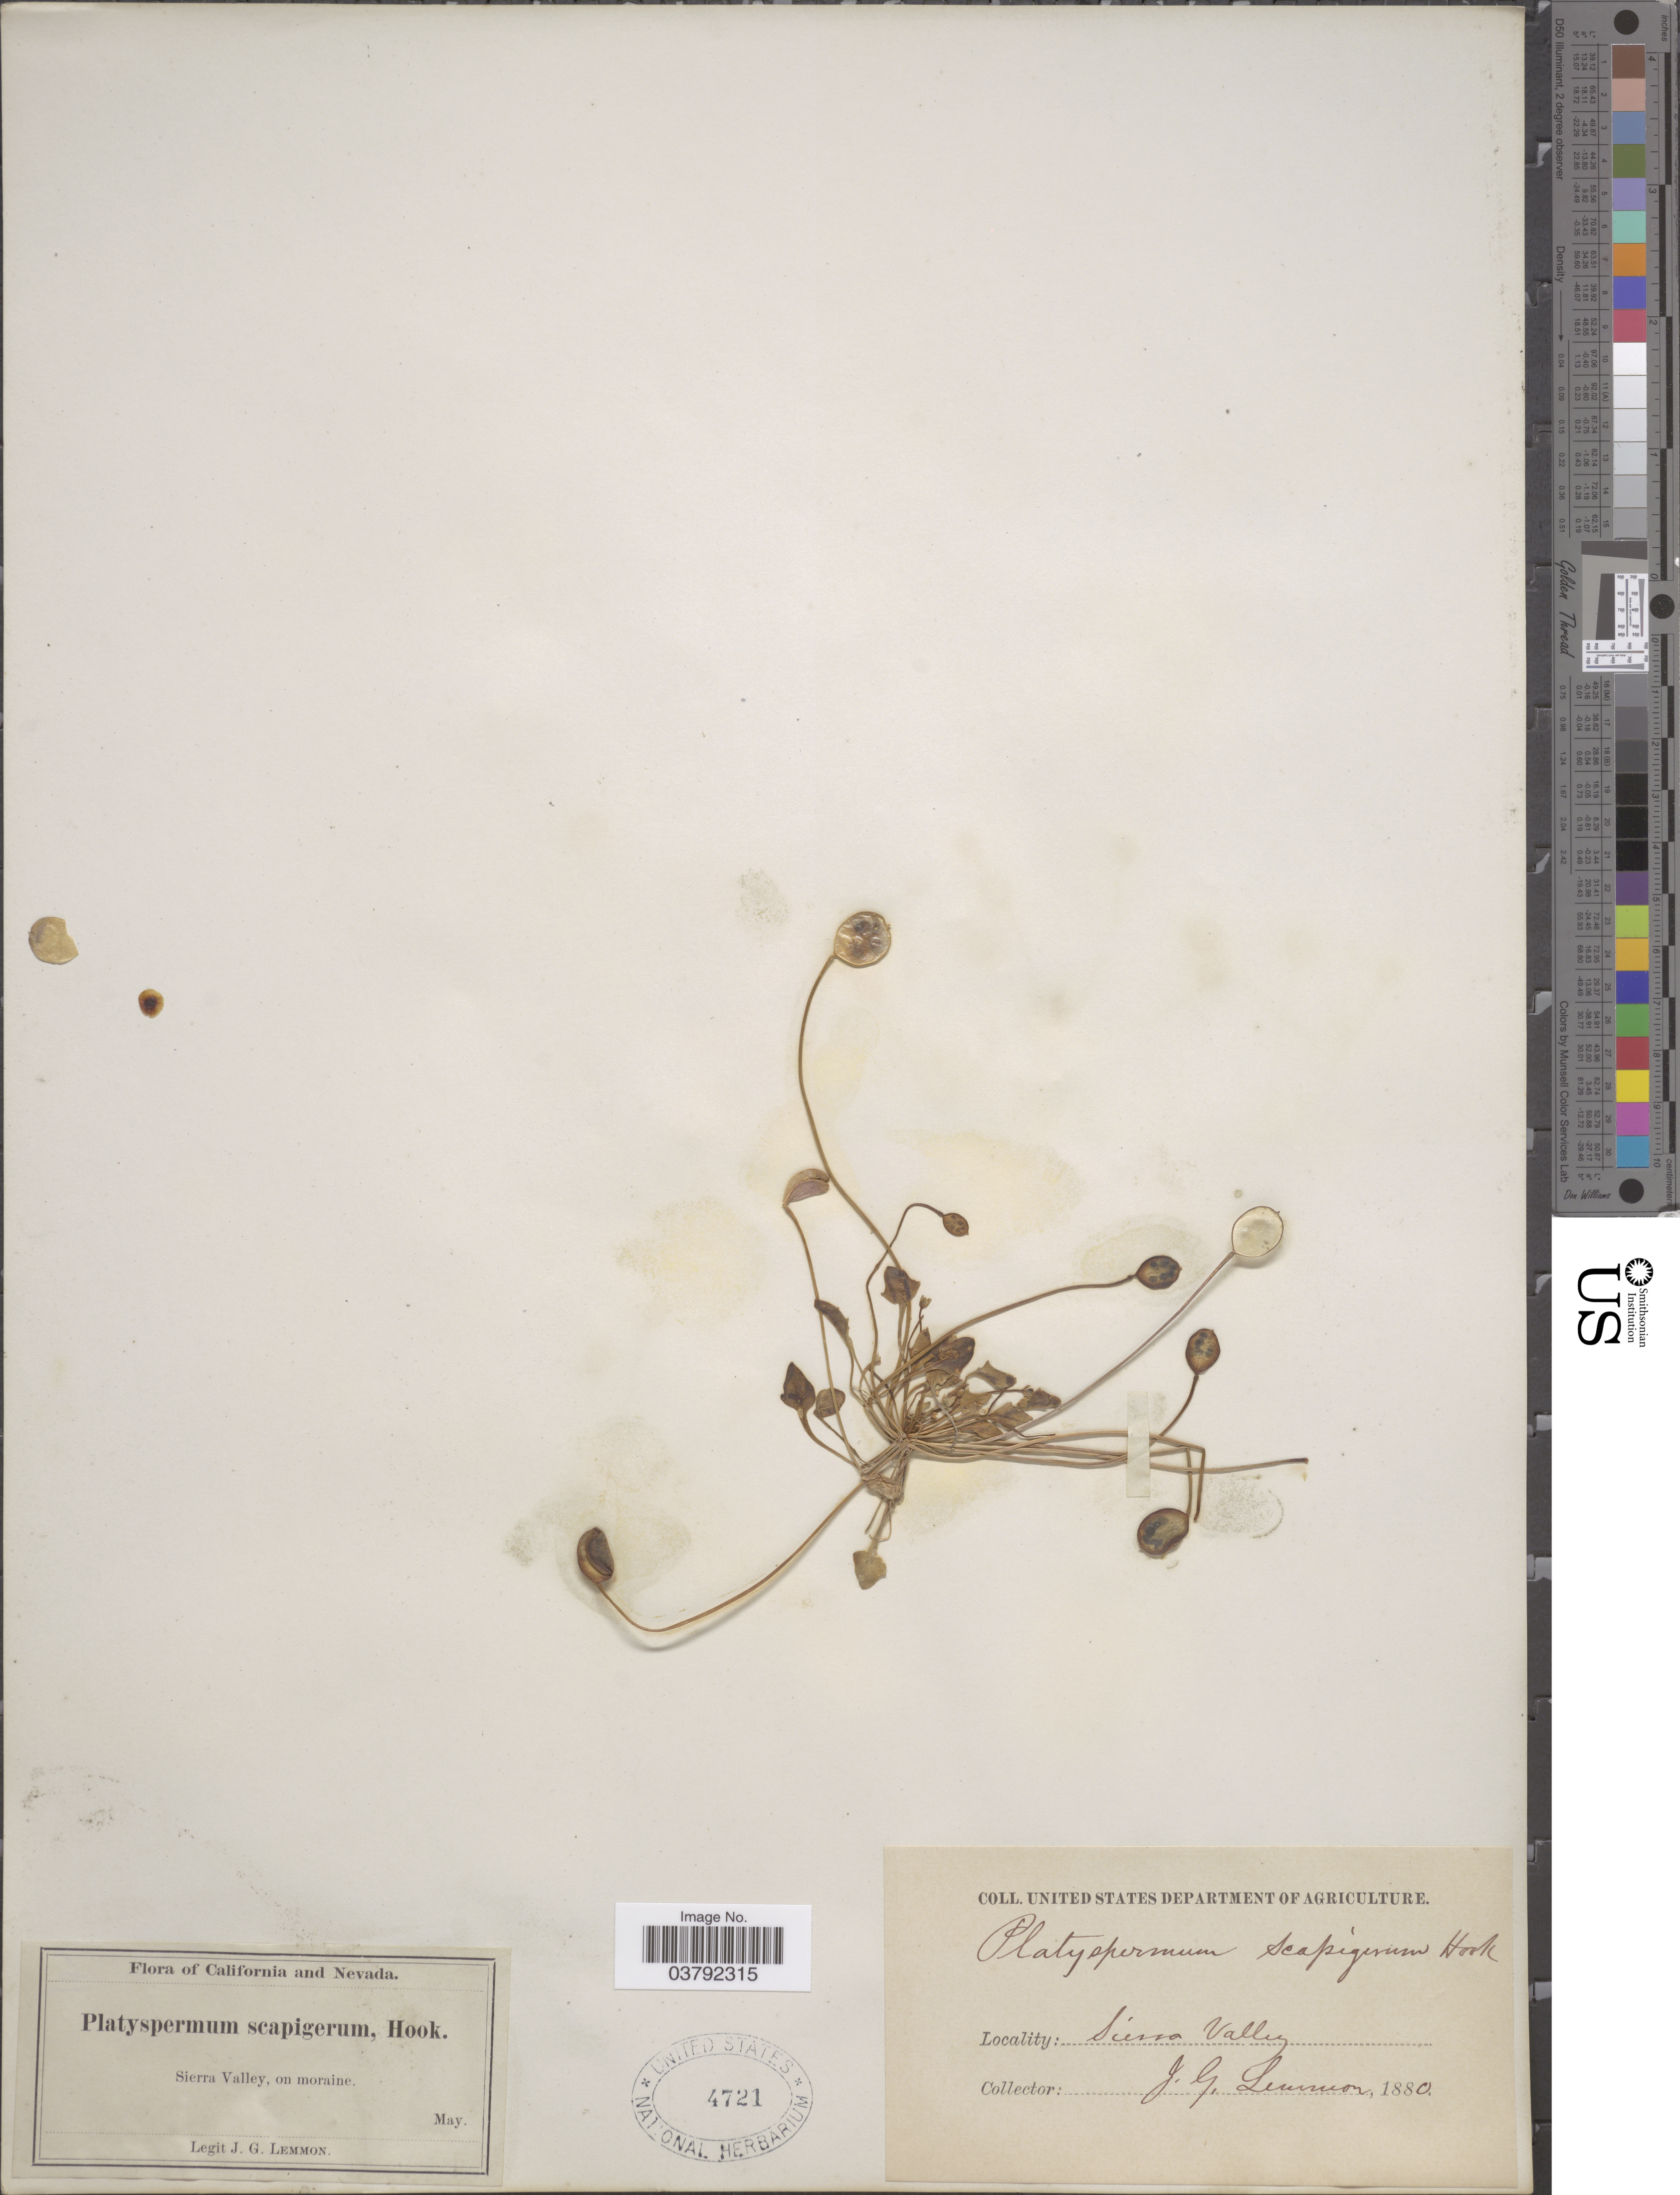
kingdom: Plantae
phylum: Tracheophyta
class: Magnoliopsida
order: Brassicales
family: Brassicaceae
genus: Idahoa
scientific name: Idahoa scapigera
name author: A. Nelson & J.F. Macbr.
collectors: J. Lemmon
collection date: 1880-05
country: United States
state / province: California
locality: Sierra Valley, on moraine.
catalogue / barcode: US 4721